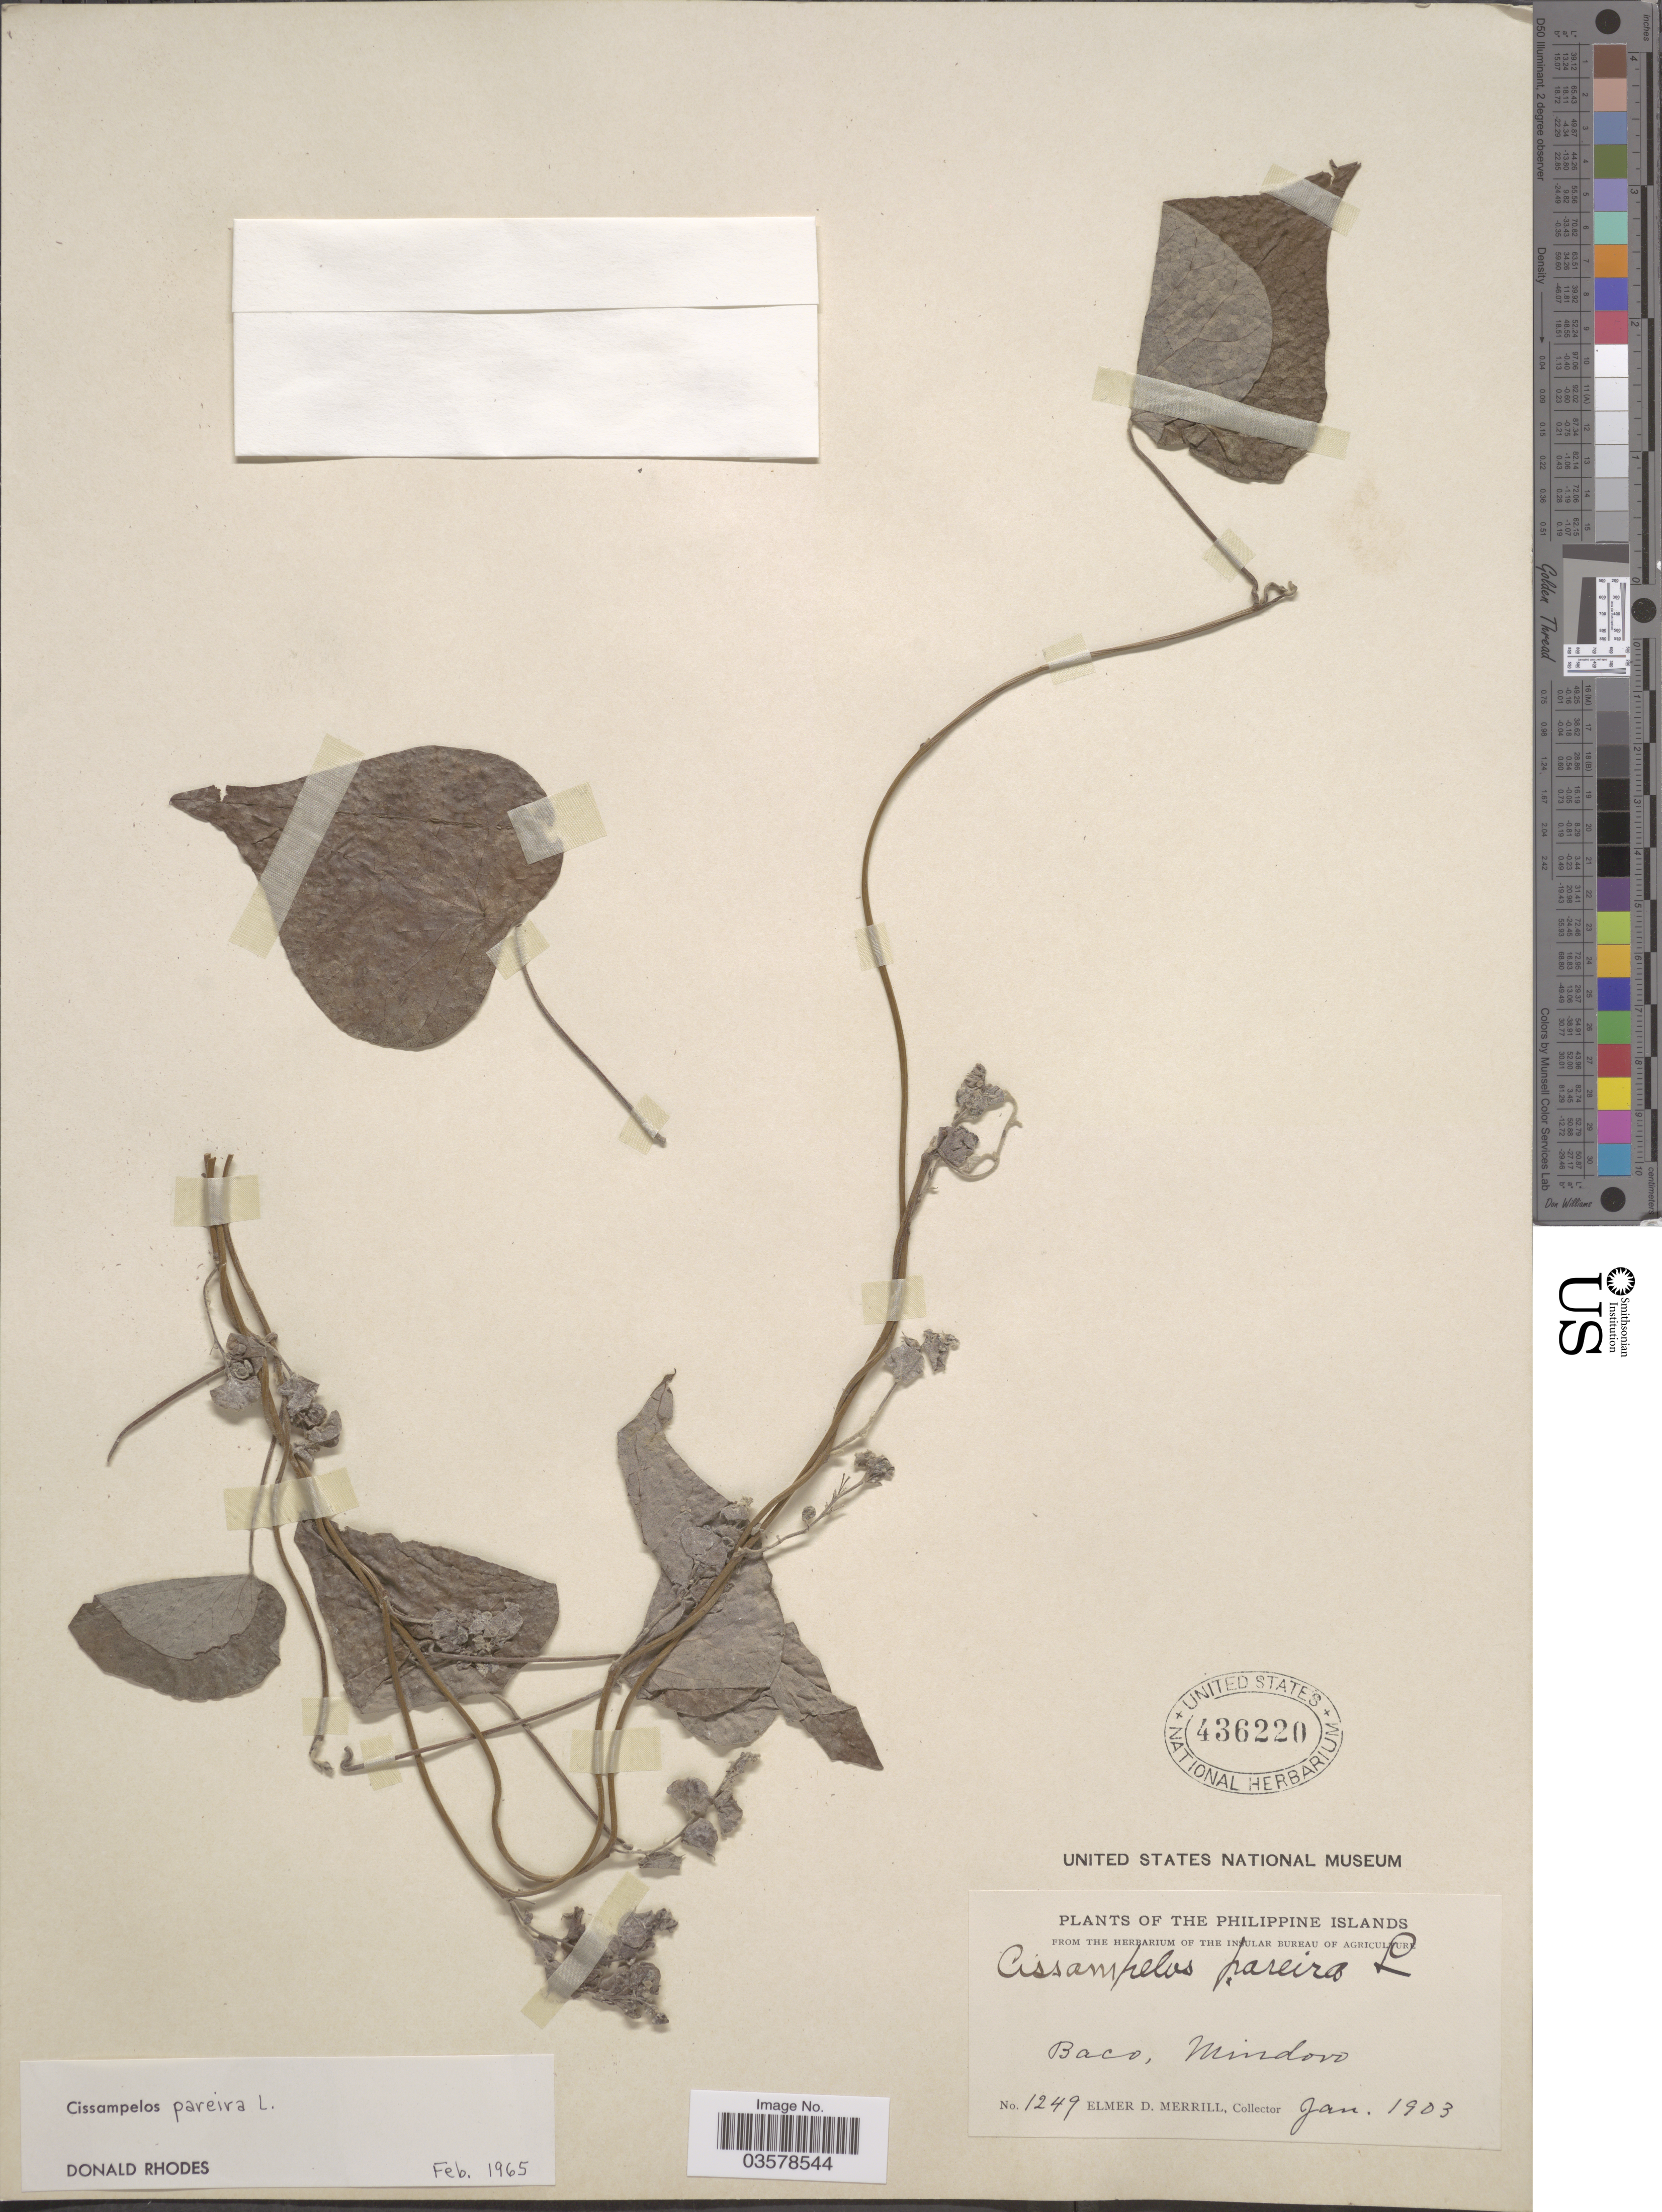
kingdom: Plantae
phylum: Tracheophyta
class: Magnoliopsida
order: Ranunculales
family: Menispermaceae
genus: Cissampelos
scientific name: Cissampelos pareira var. hirsuta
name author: (Buch.-Ham. ex DC.) Forman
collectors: E. D. Merrill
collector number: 1249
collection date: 1903-01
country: Philippines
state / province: Mimaropa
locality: The Philippine Islands. Baco, Mindoro.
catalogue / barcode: US 436220